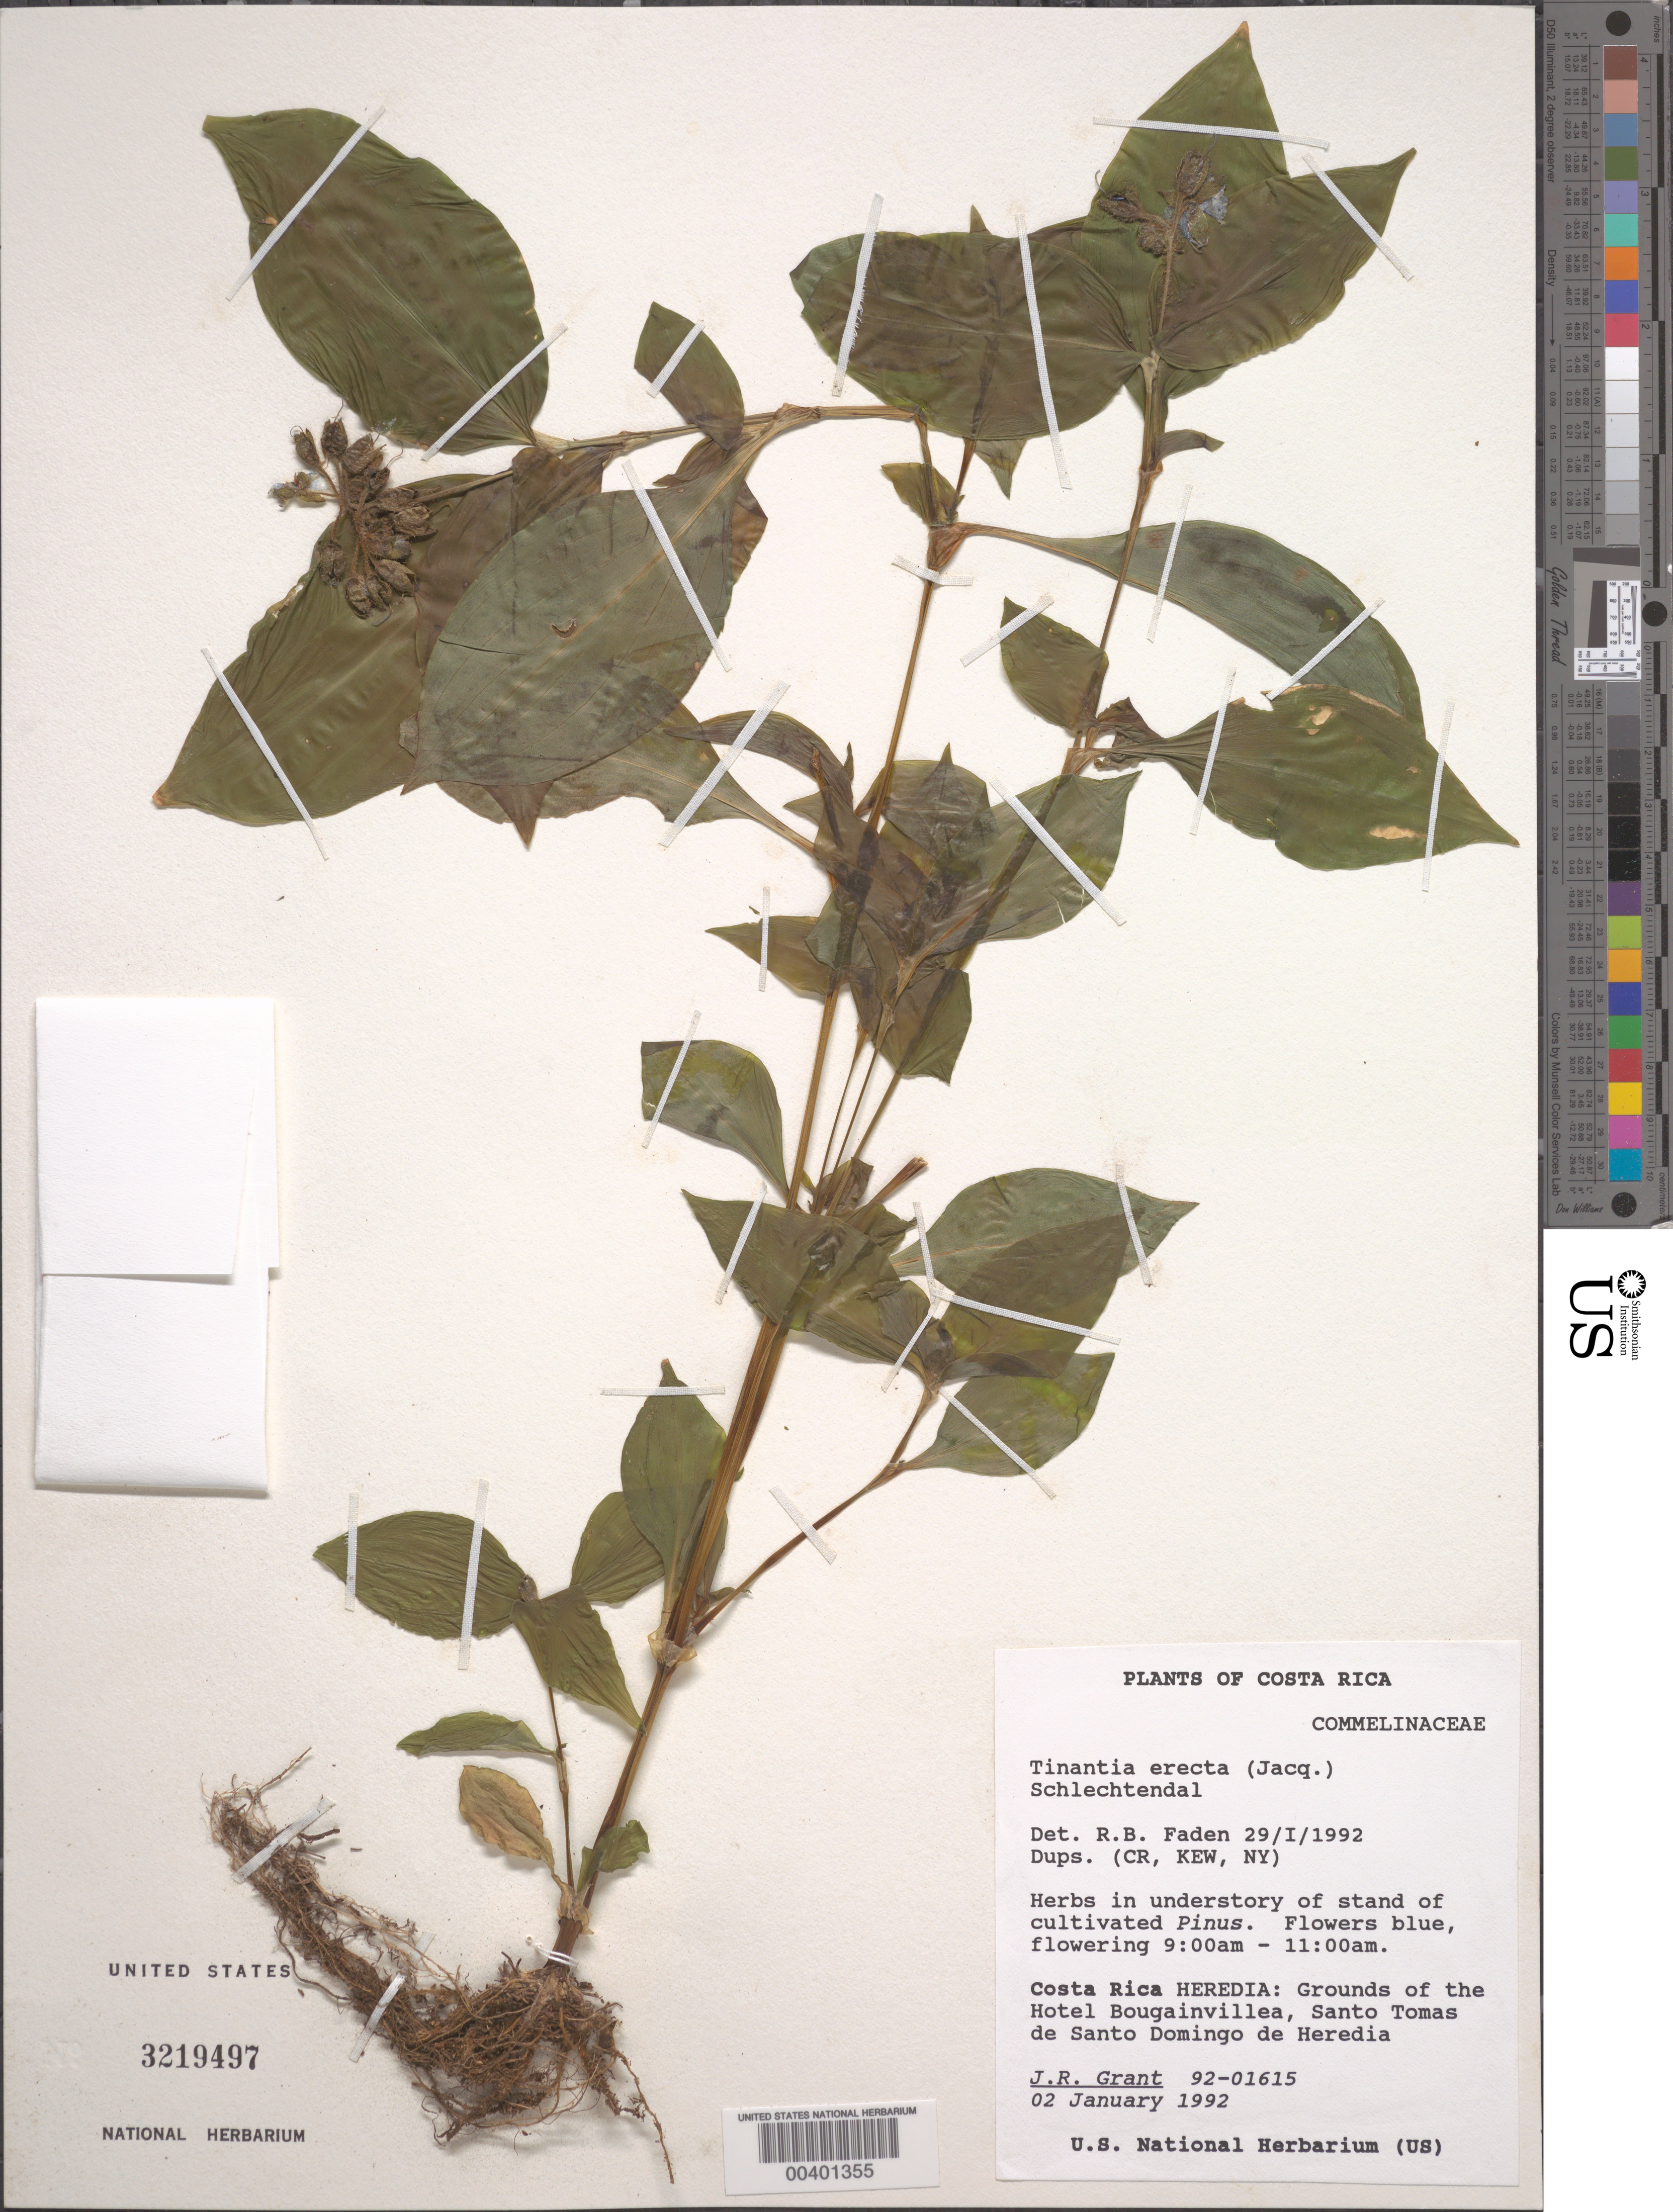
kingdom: Plantae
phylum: Tracheophyta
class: Liliopsida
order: Commelinales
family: Commelinaceae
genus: Callisia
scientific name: Callisia elegans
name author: Alexander ex H.E. Moore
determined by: Faden, Robert B., (US), Smithsonian Institution - National Museum of Natural History (UNITED STATES)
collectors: J. R. Grant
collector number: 92-01615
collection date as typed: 02 Jan 1992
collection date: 1992-01-02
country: Costa Rica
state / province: Heredia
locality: Grounds of hotel bougainvillea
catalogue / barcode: US 3219497